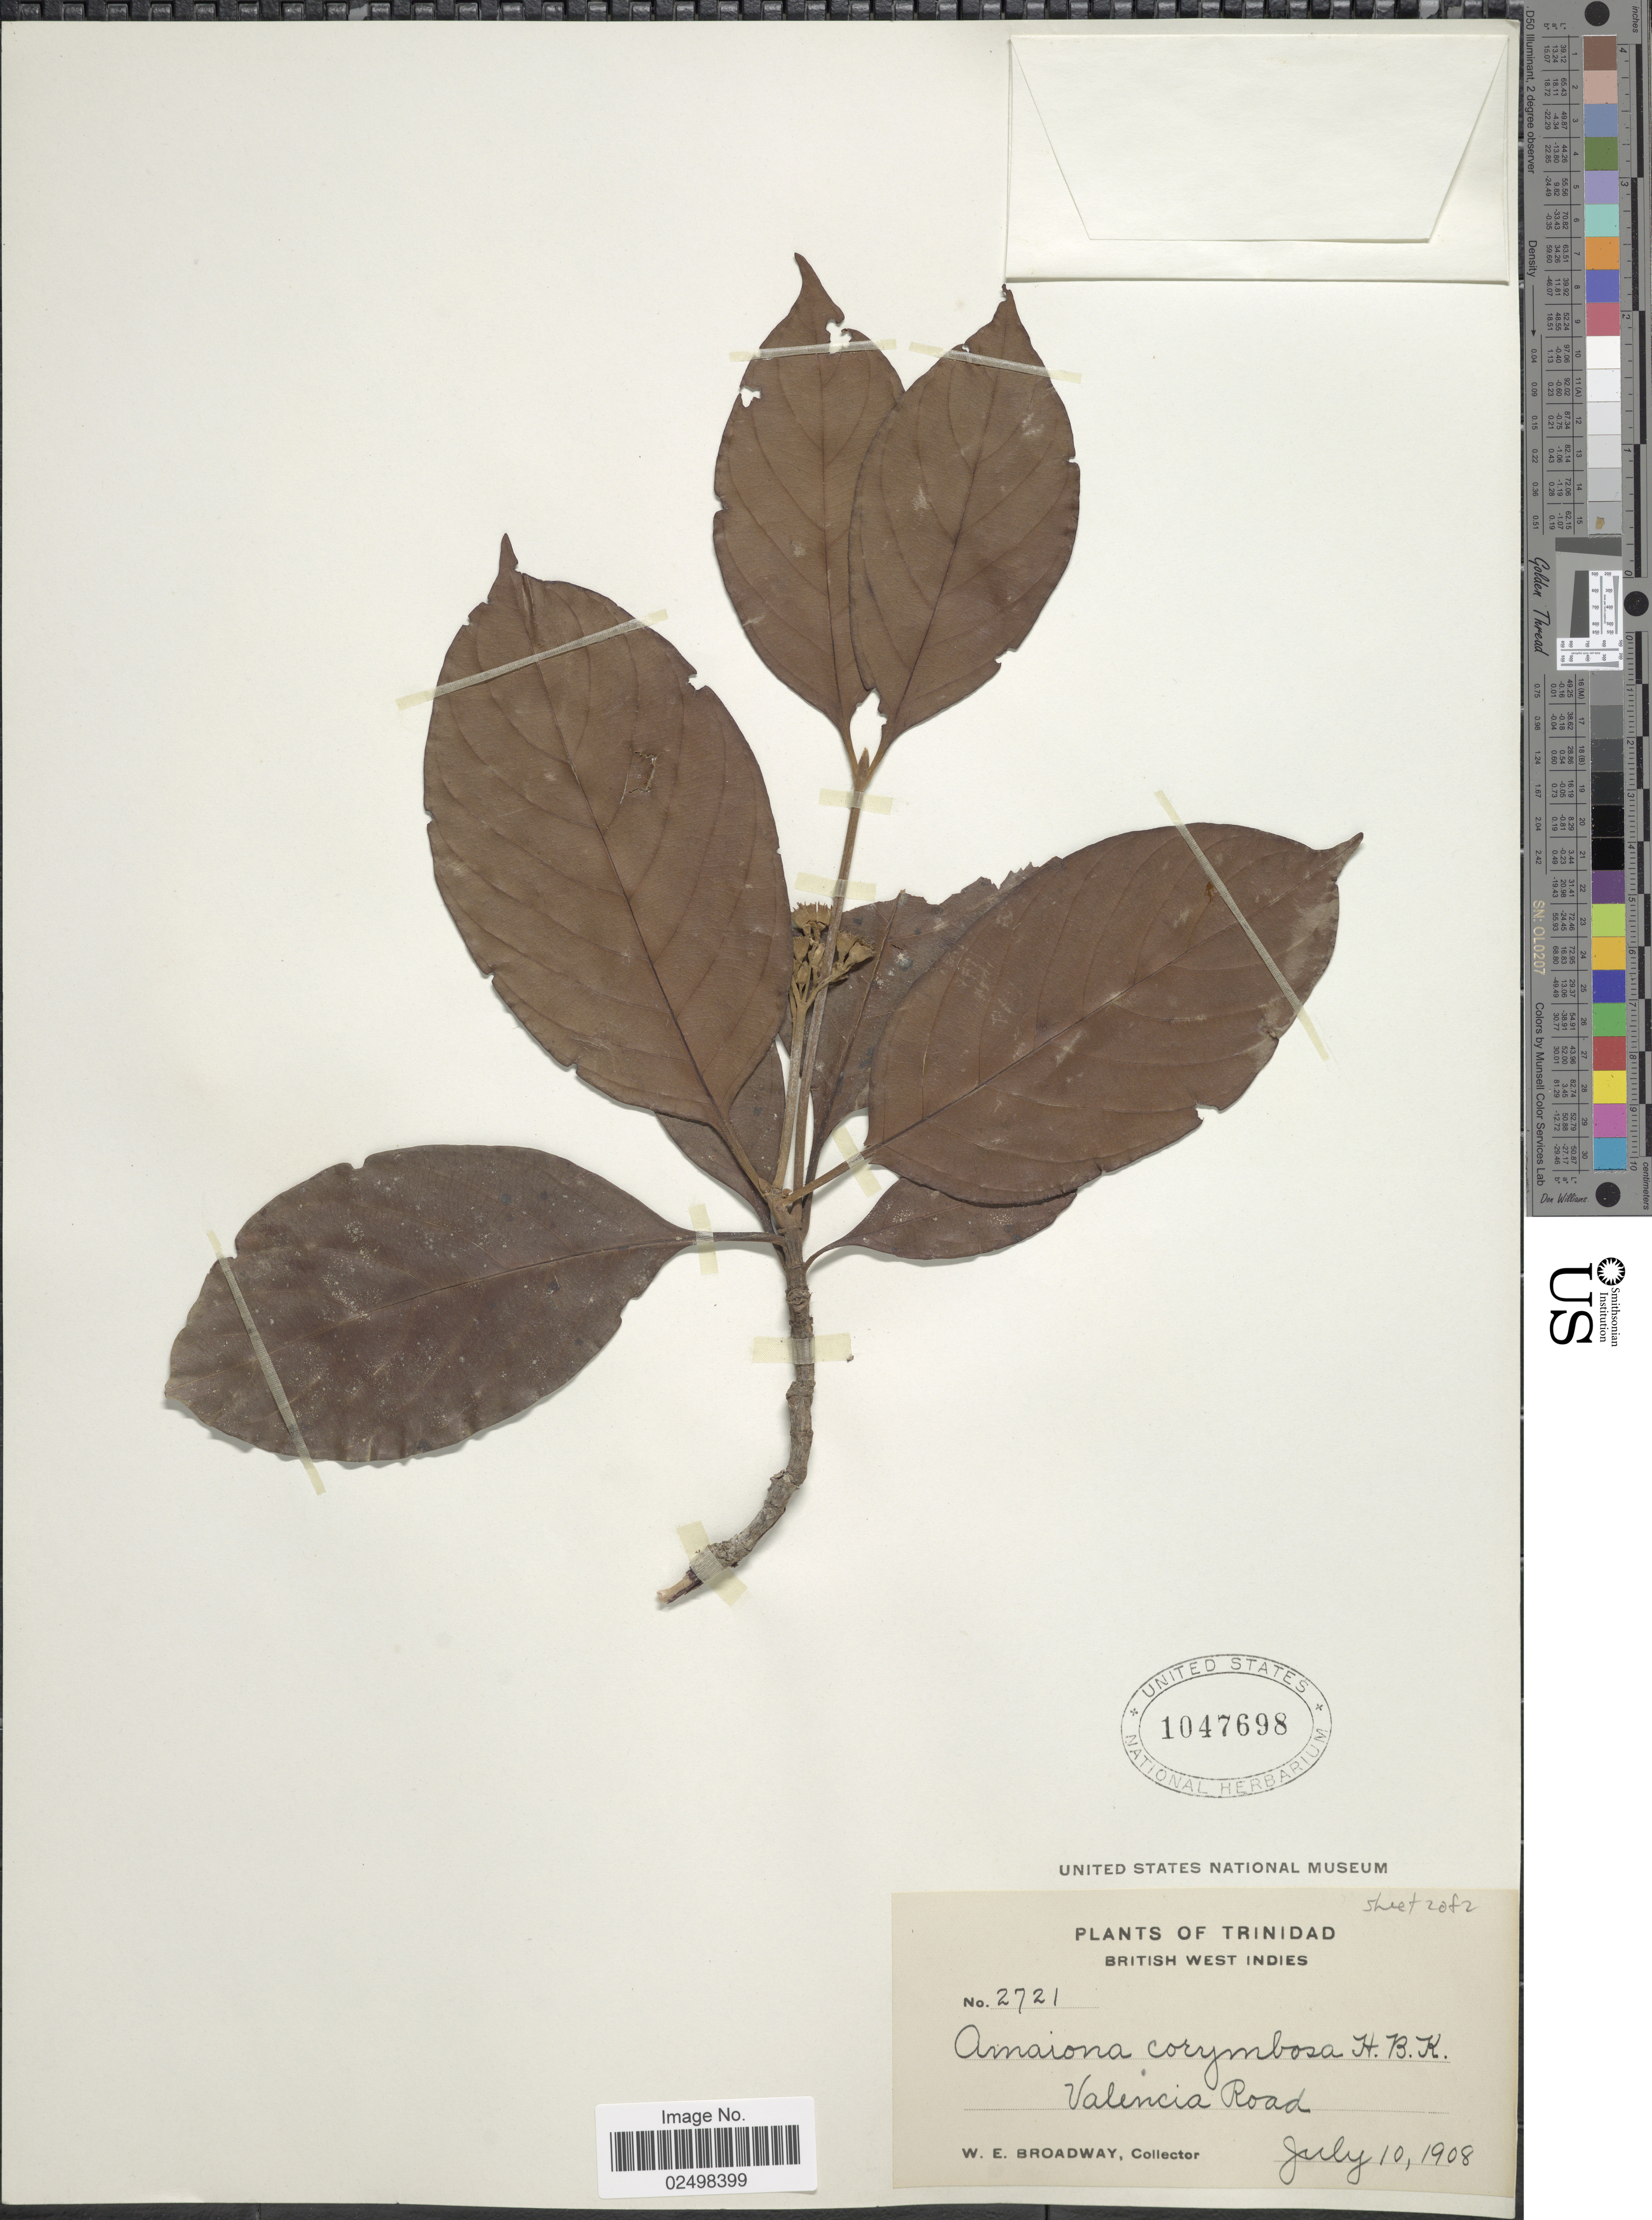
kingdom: Plantae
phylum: Tracheophyta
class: Magnoliopsida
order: Gentianales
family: Rubiaceae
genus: Amaioua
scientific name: Amaioua corymbosa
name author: Kunth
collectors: W. E. Broadway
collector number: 2721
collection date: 1908-07-10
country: Trinidad and Tobago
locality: Trinidad, British West Indies. Valencia Road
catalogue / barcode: US 1047698